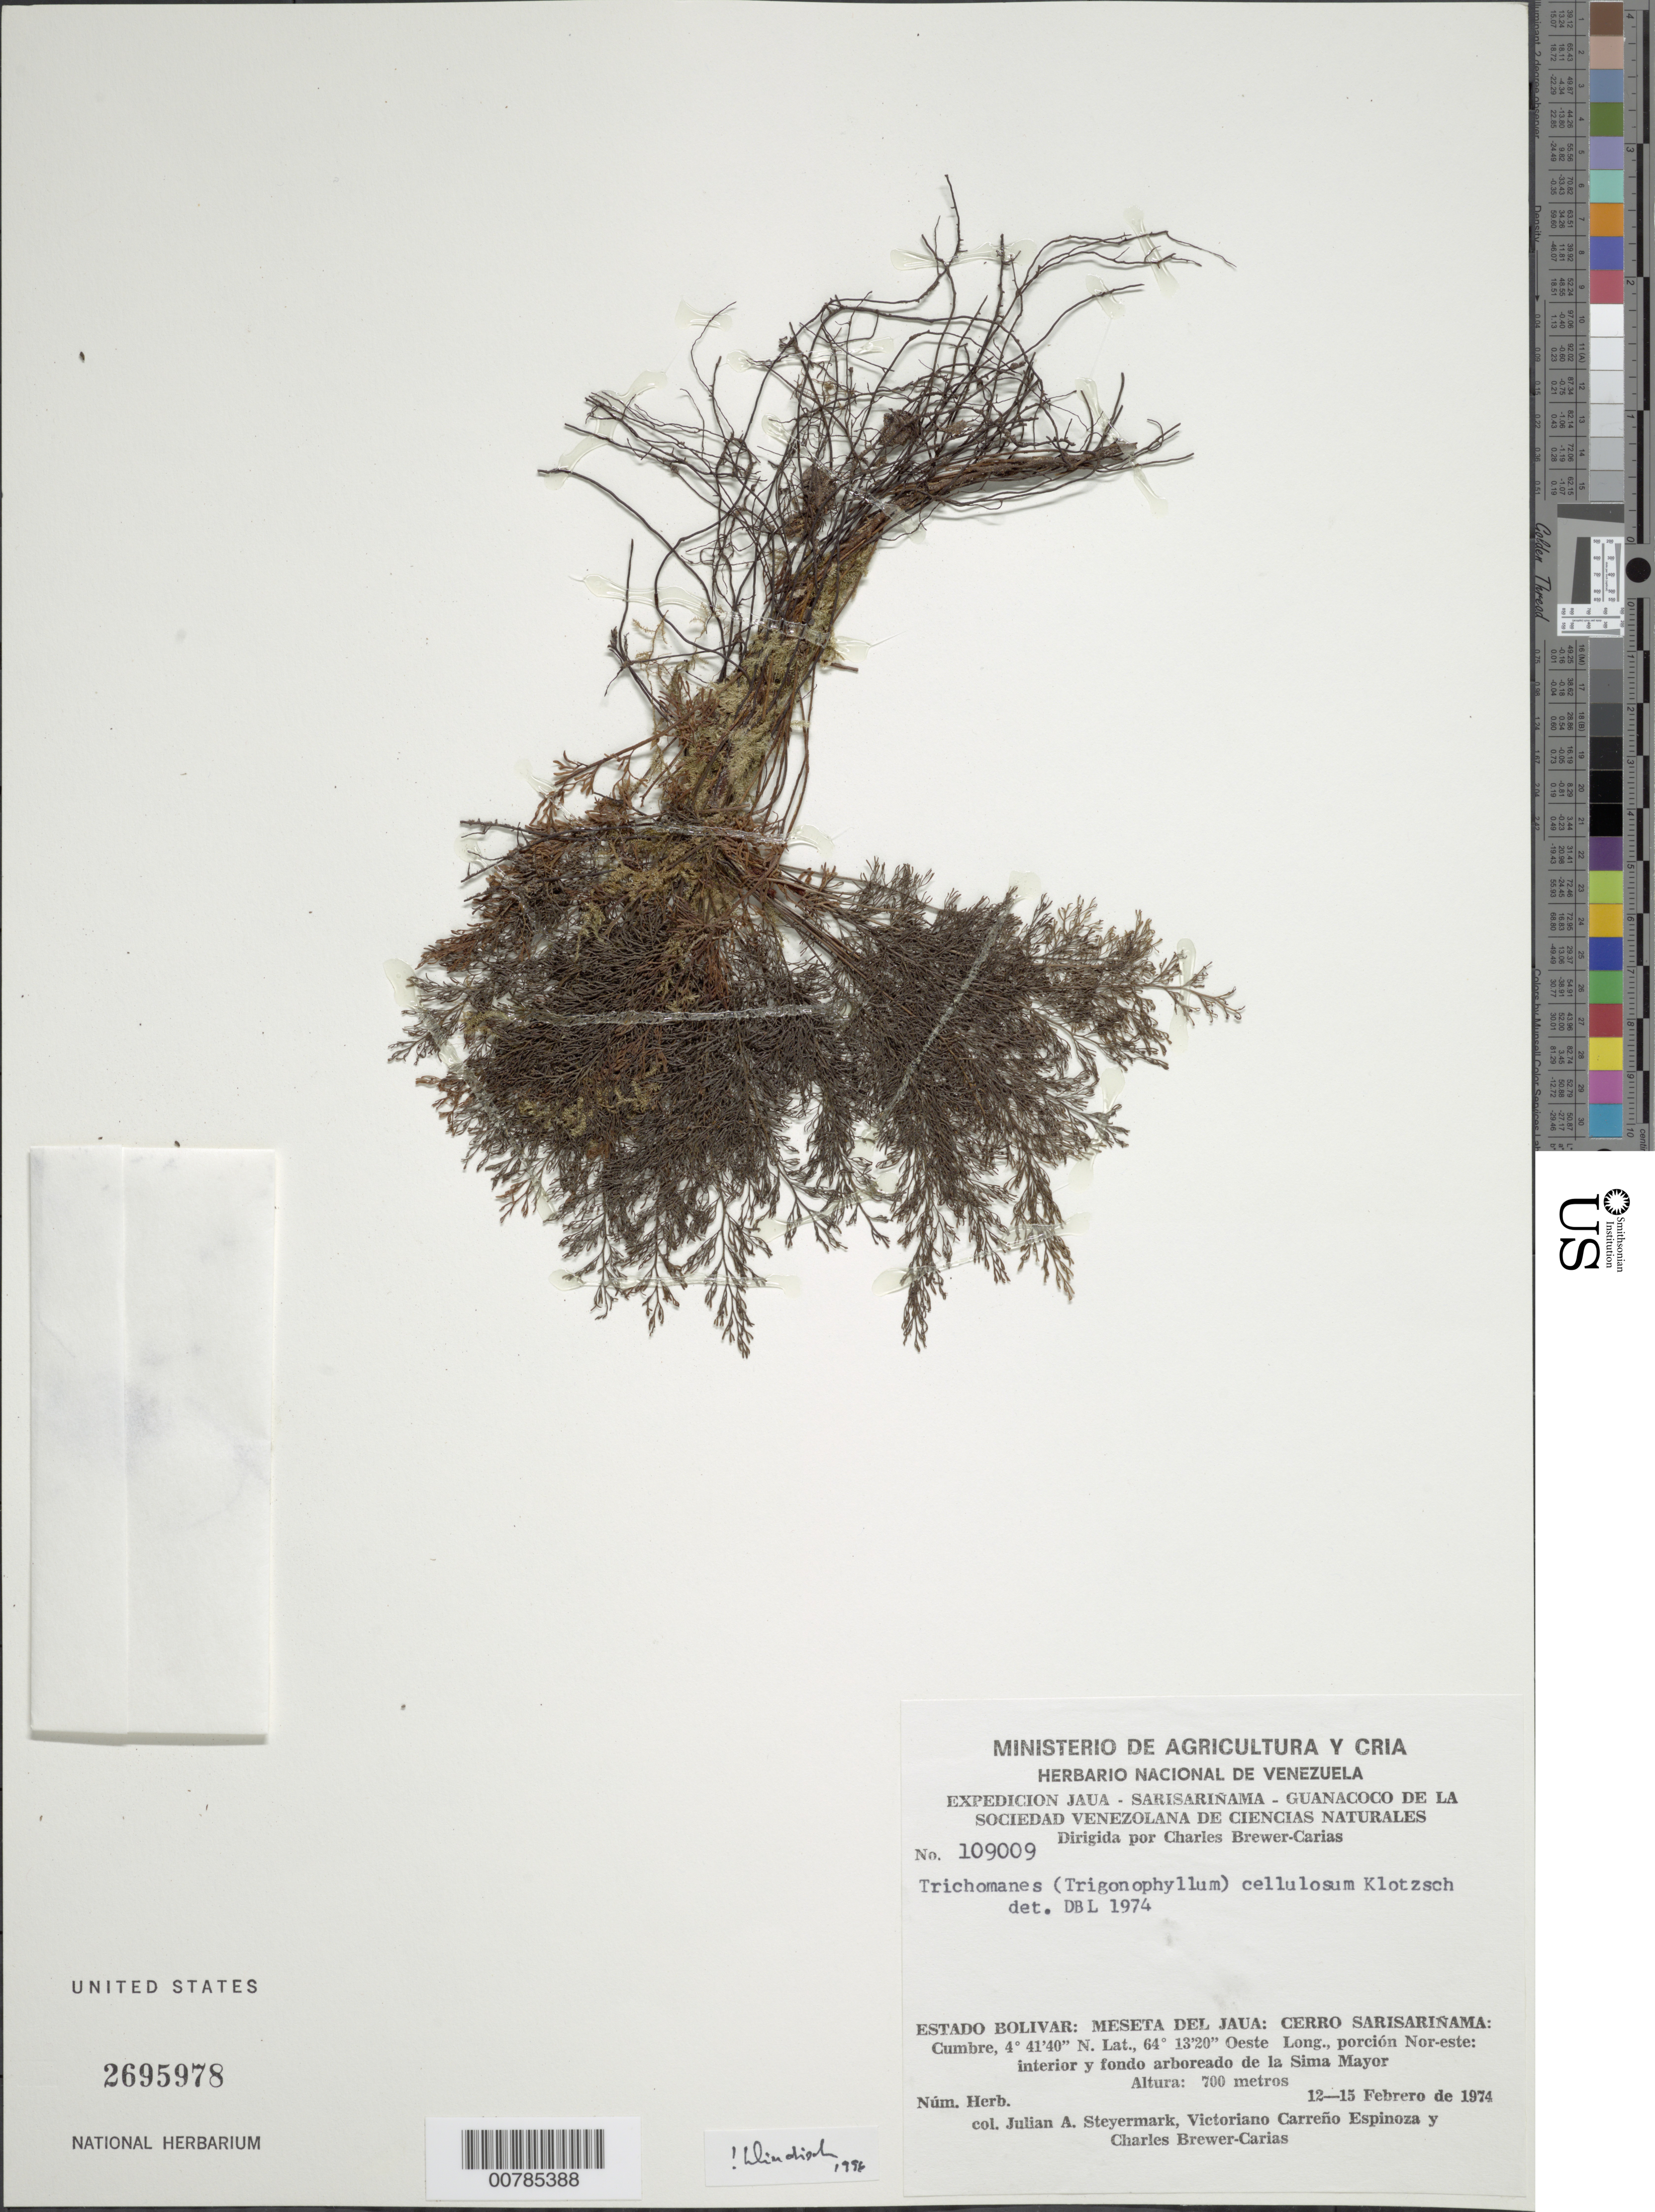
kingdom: Plantae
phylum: Tracheophyta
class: Polypodiopsida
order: Hymenophyllales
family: Hymenophyllaceae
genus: Abrodictyum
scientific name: Abrodictyum cellulosum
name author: (Klotzsch) Ebihara & Dubuisson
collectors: J. Steyermark, V. Carreño E. & C. Brewer-Carias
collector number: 109009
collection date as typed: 12-Feb-74 to 15-Feb-74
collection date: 1974-02-12/1974-02-15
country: Venezuela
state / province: Bolívar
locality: Meseta del Jaua: Cerro Sarisariñama, summit; NE of Sima Mayor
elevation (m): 700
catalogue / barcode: US 2695978